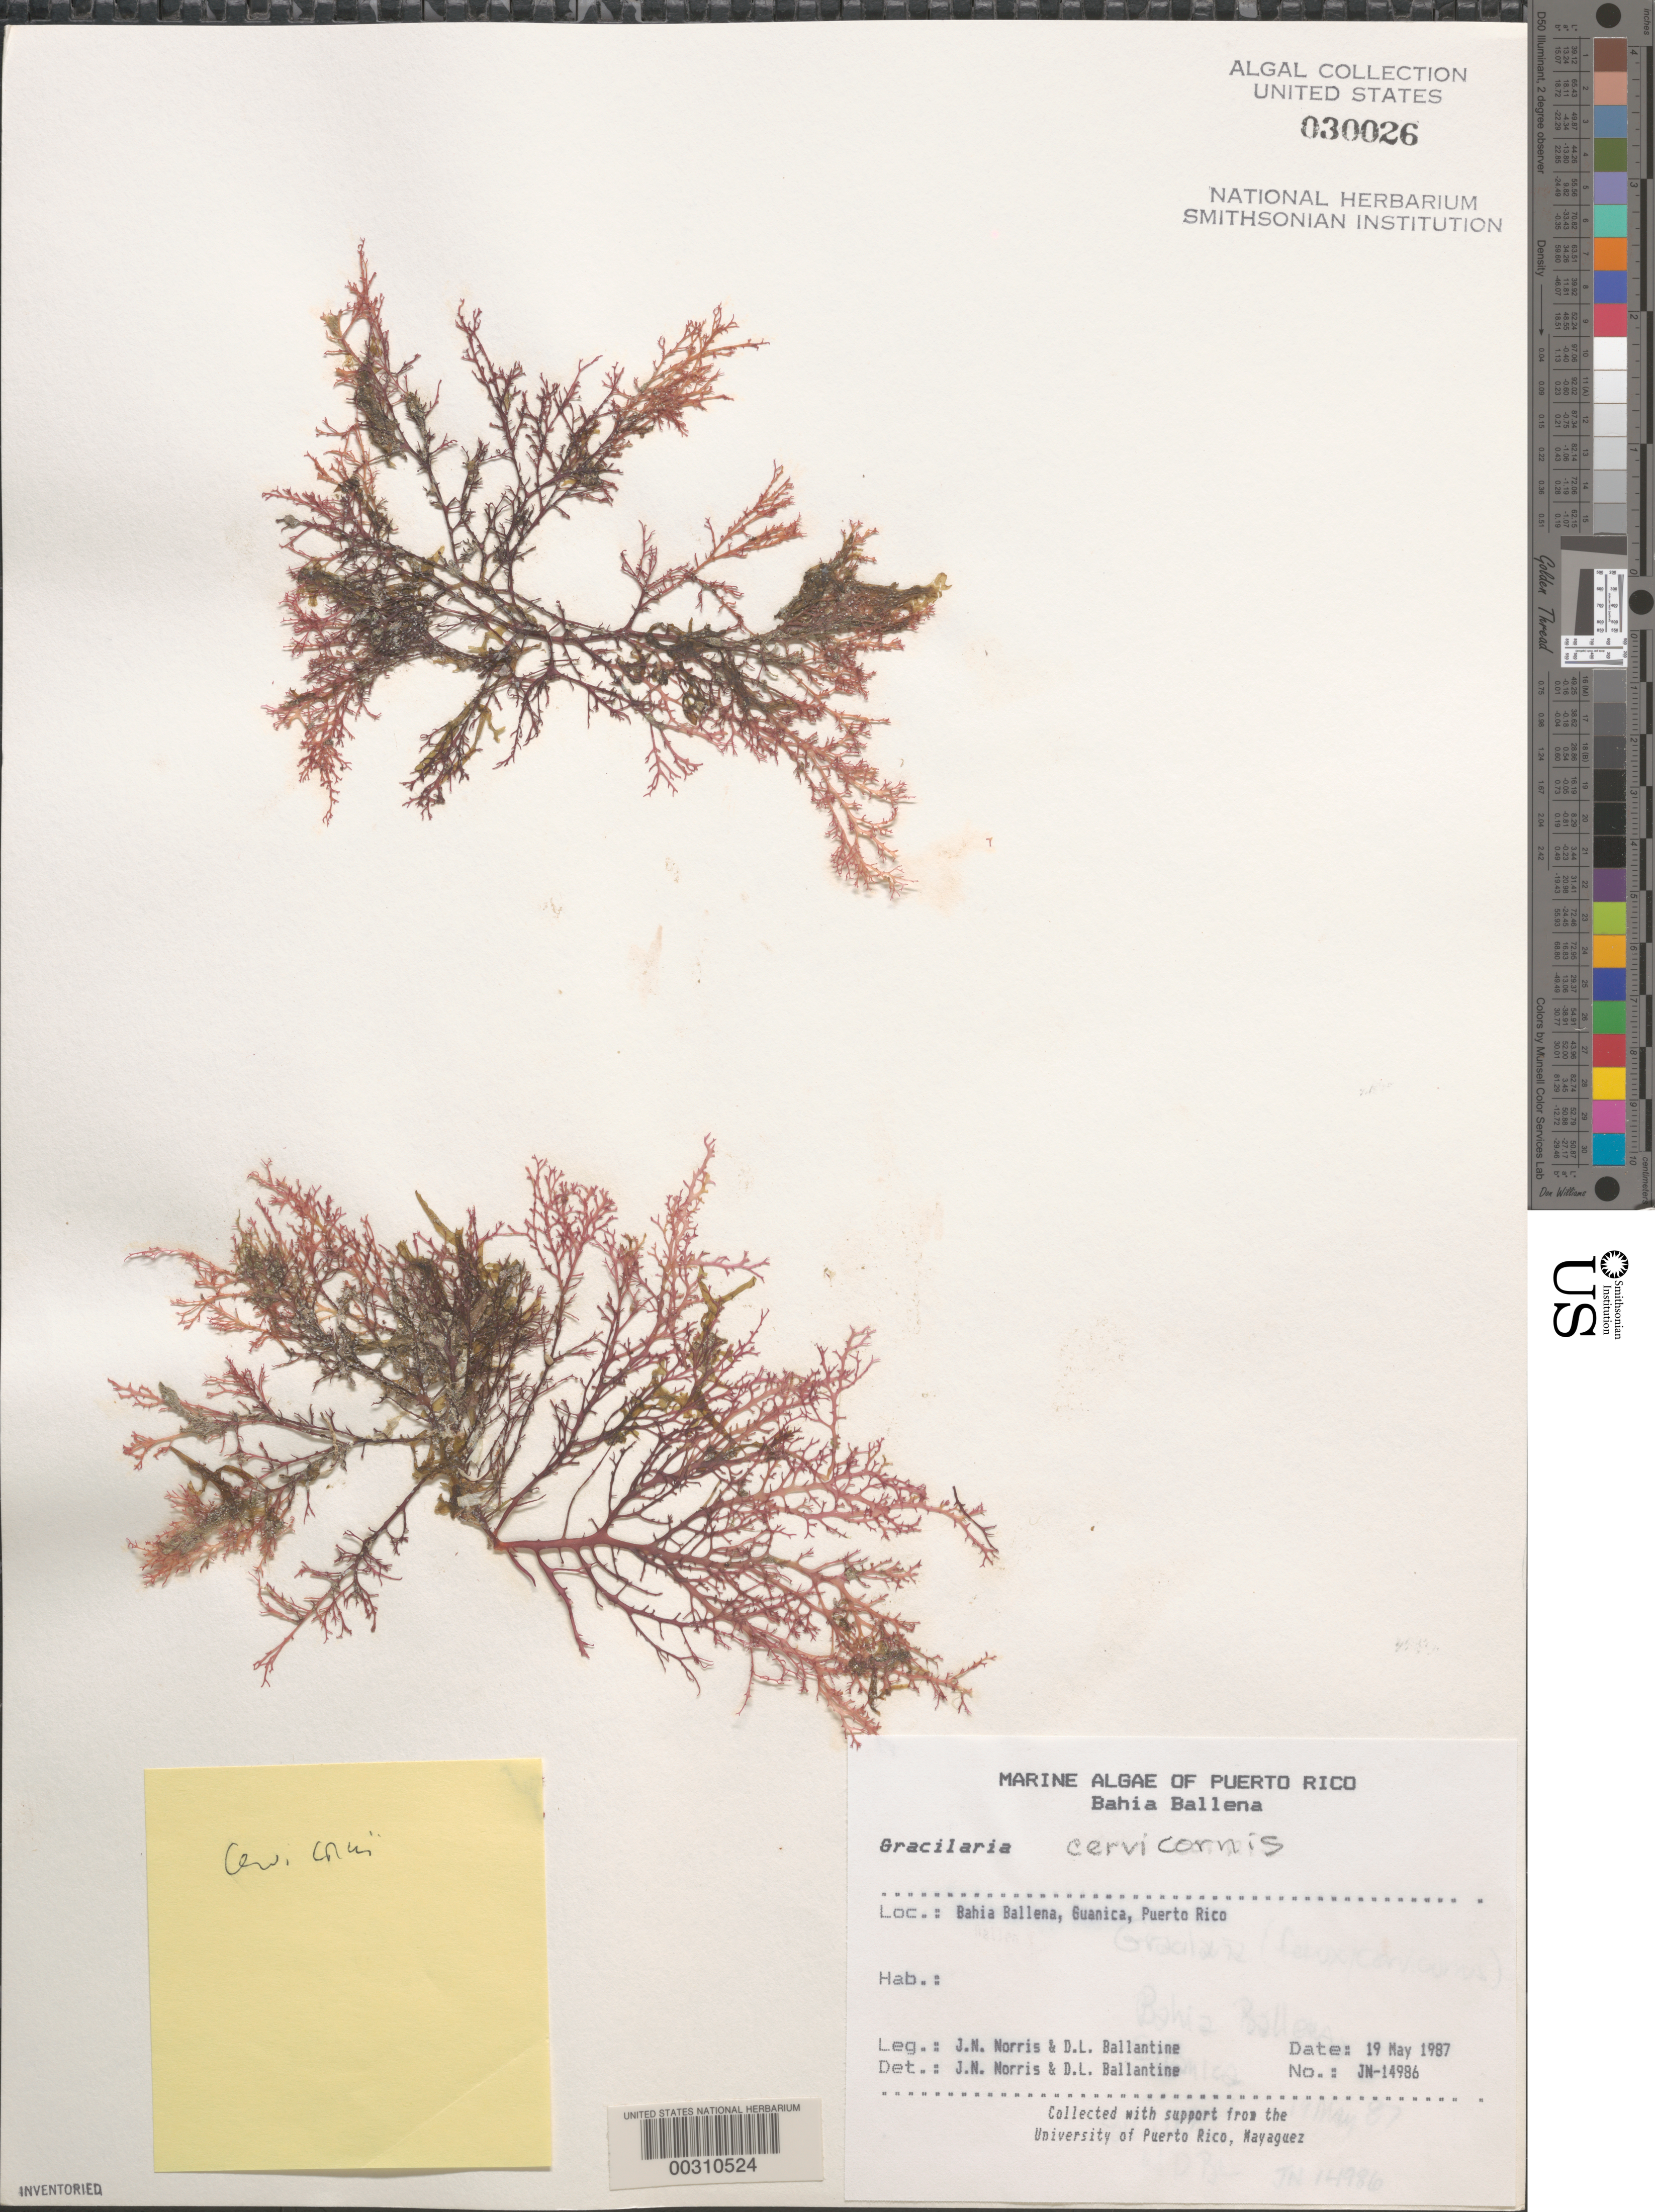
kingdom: Plantae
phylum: Rhodophyta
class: Florideophyceae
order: Gracilariales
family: Gracilariaceae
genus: Gracilaria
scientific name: Gracilaria cervicornis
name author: (Turner) J. Agardh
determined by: Fredericq, S.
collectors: J. N. Norris & D.L. Ballantine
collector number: JN-14986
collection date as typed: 19 May 1987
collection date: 1987-05-19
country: Puerto Rico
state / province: Guanica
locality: Bahia Ballena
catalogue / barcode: US 30026